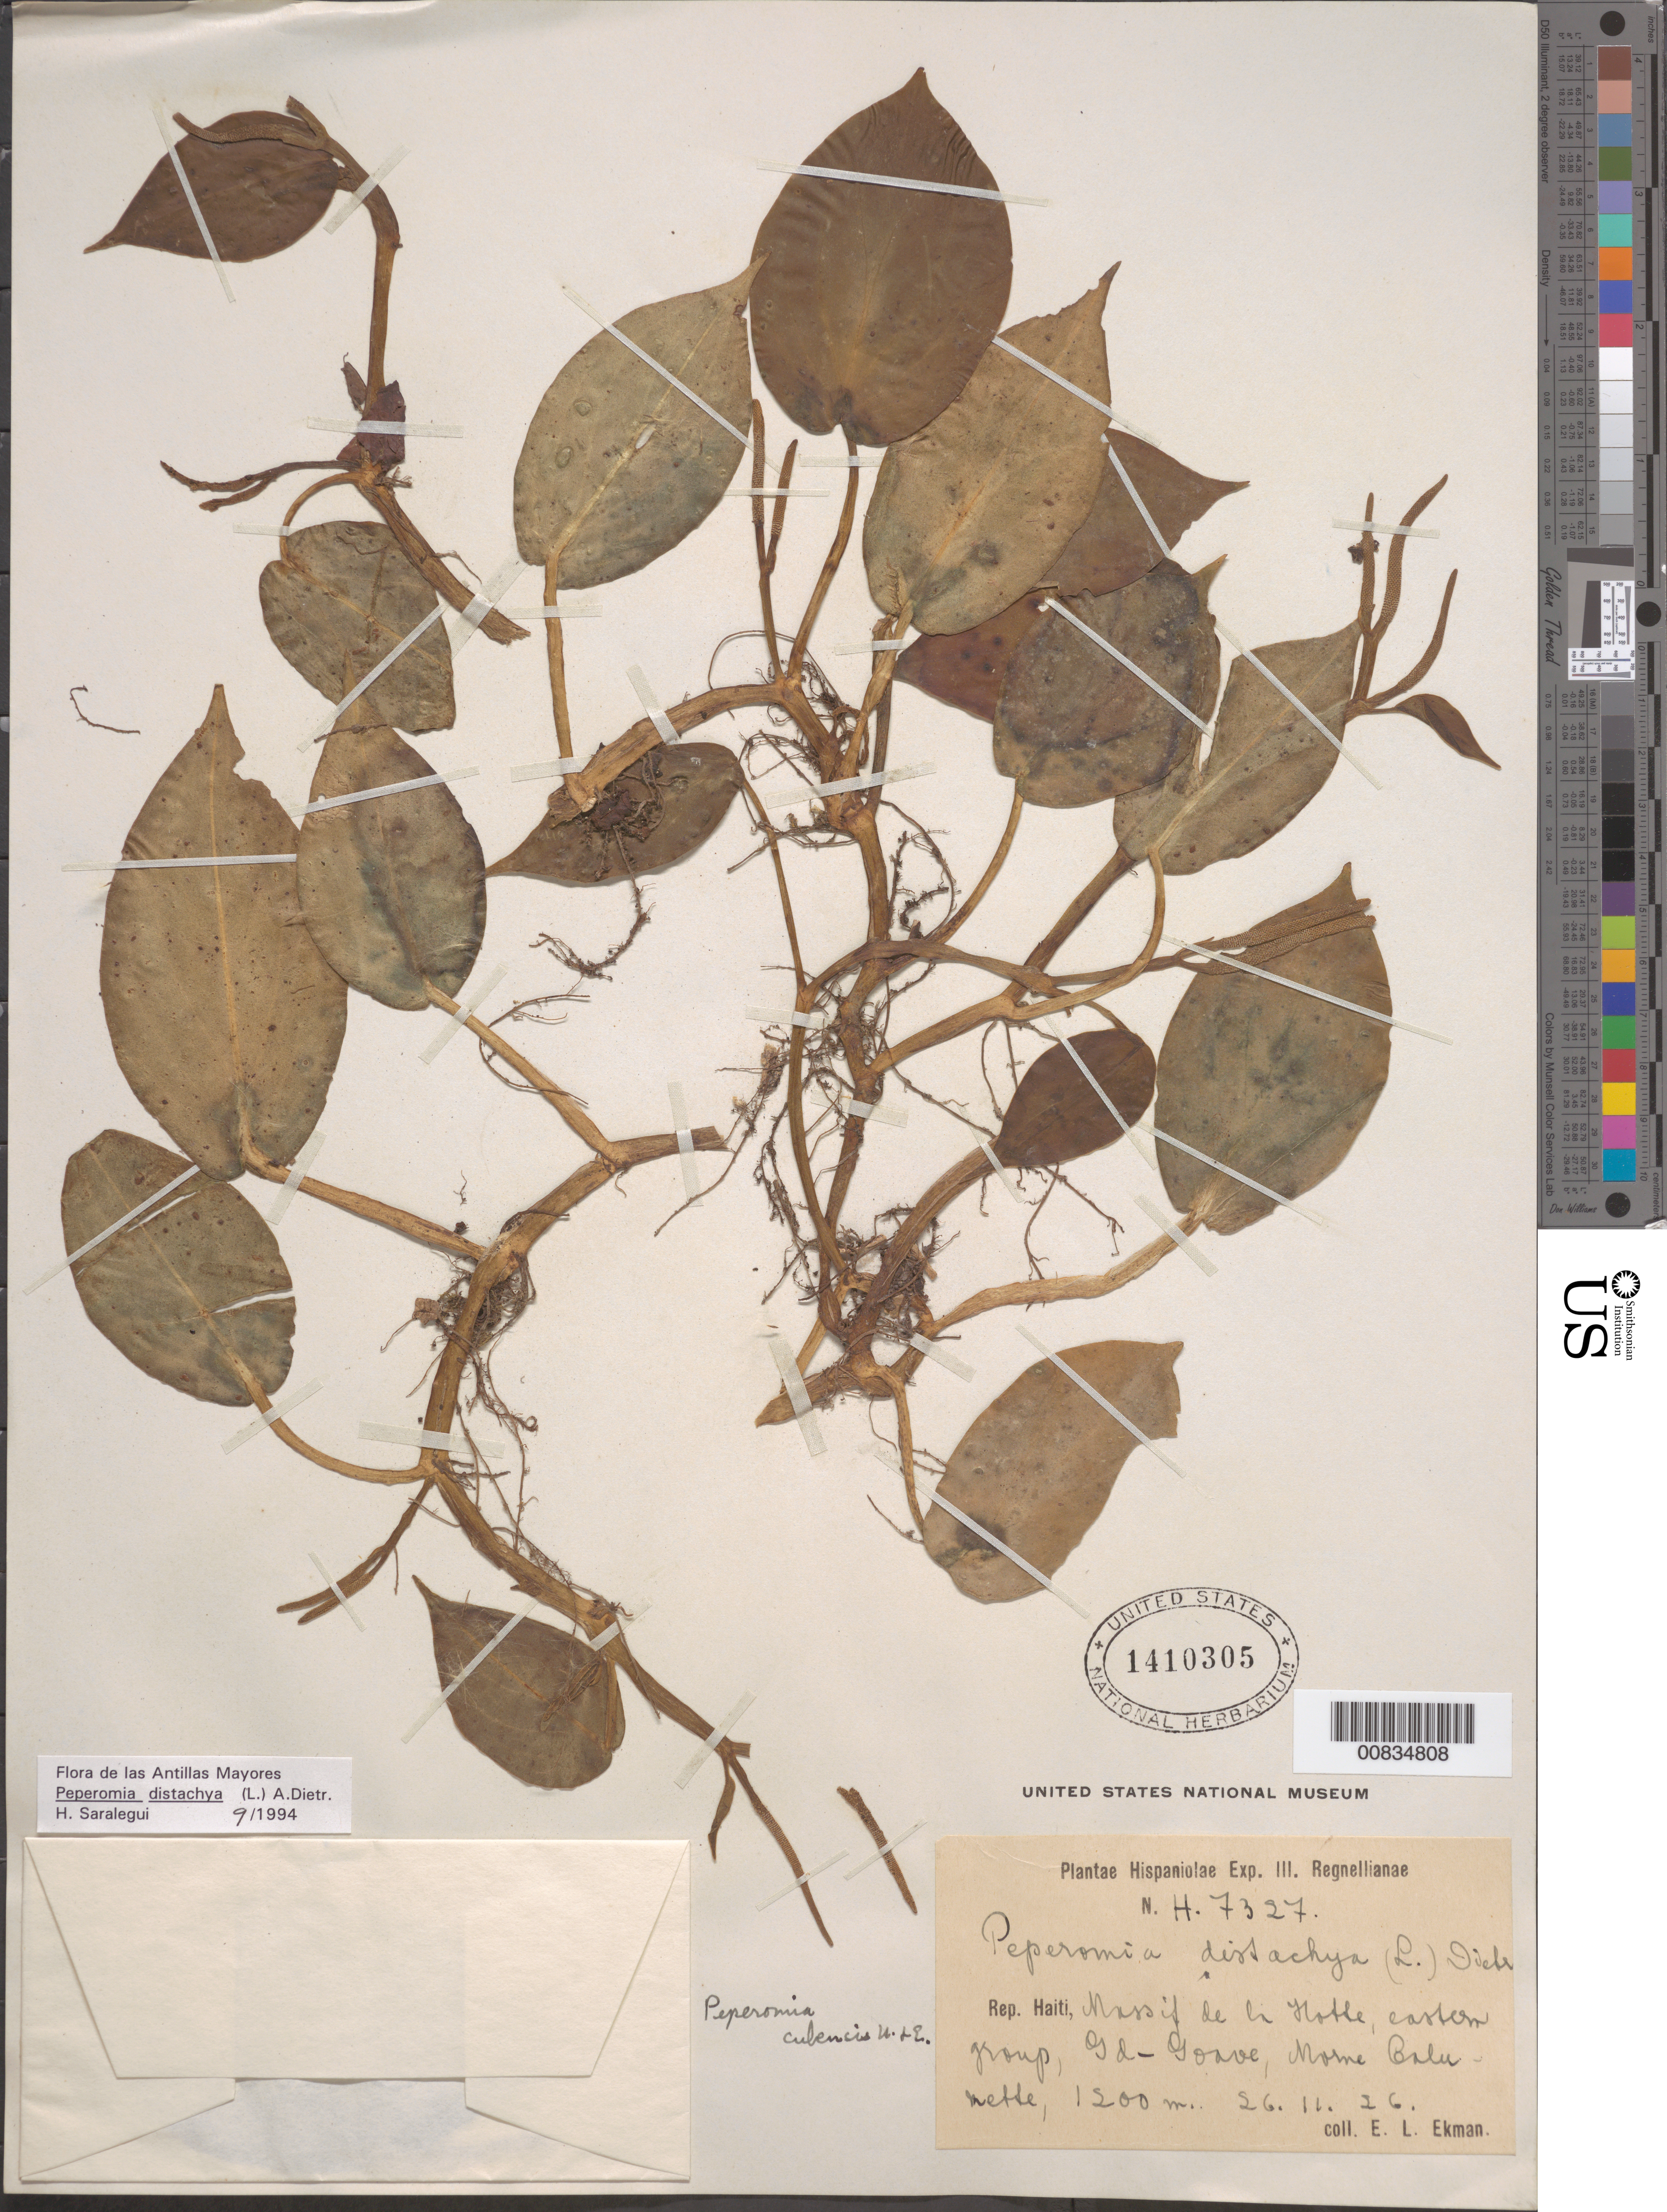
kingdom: Plantae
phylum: Tracheophyta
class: Magnoliopsida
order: Piperales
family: Piperaceae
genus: Peperomia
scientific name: Peperomia distachya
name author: (L.) A. Dietr.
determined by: Saralegui Boza, H., (HAJB), Jardin Botanico Nacional (Habana)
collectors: E. L. Ekman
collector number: H 7327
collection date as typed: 26 Nov 1926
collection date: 1926-11-26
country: Haiti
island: Hispaniola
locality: Massif de la Hotte, eastern group, Gd-Goave, M. Calumette.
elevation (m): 1200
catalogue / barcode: US 1410305